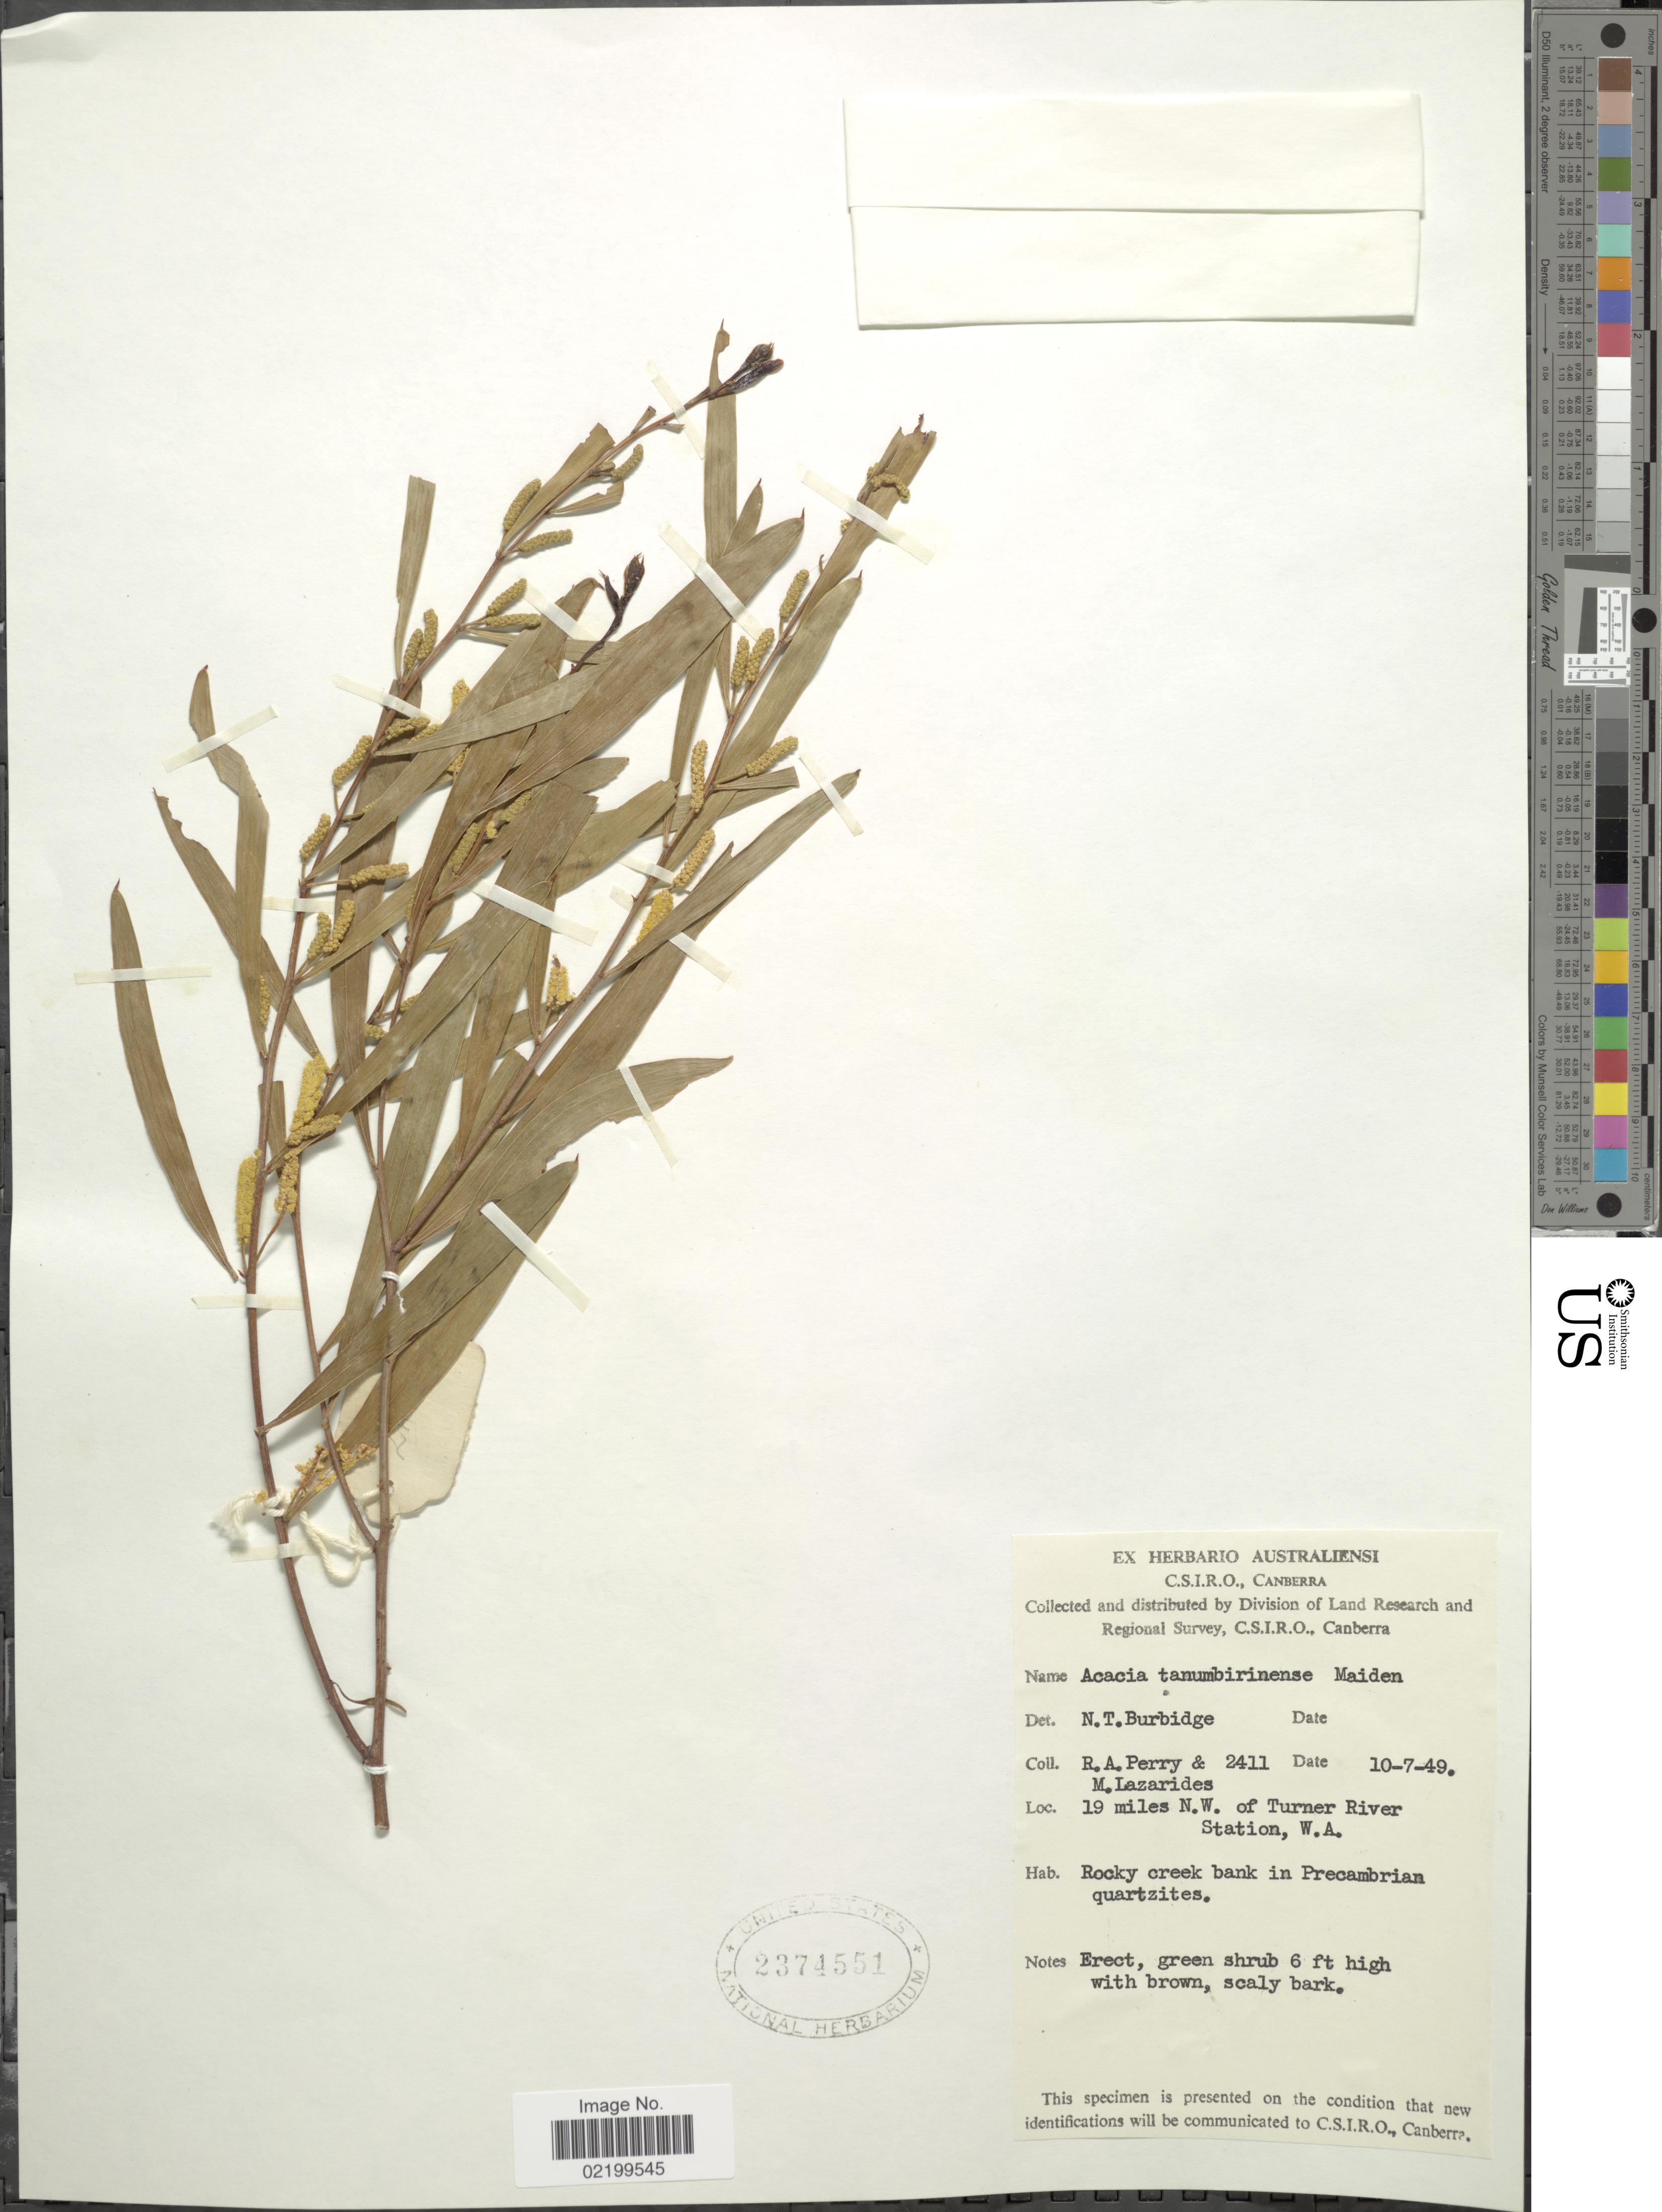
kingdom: Plantae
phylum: Tracheophyta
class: Magnoliopsida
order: Fabales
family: Fabaceae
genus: Acacia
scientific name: Acacia tanubirinense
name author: Maiden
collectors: Perry, R. A. & M. Lazarides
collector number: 2411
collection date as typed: Transcribed d/m/y: 10/7/49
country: Australia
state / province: Western Australia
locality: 19 miles N.W. of Turner River Station, W.A.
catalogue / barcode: US 2374551